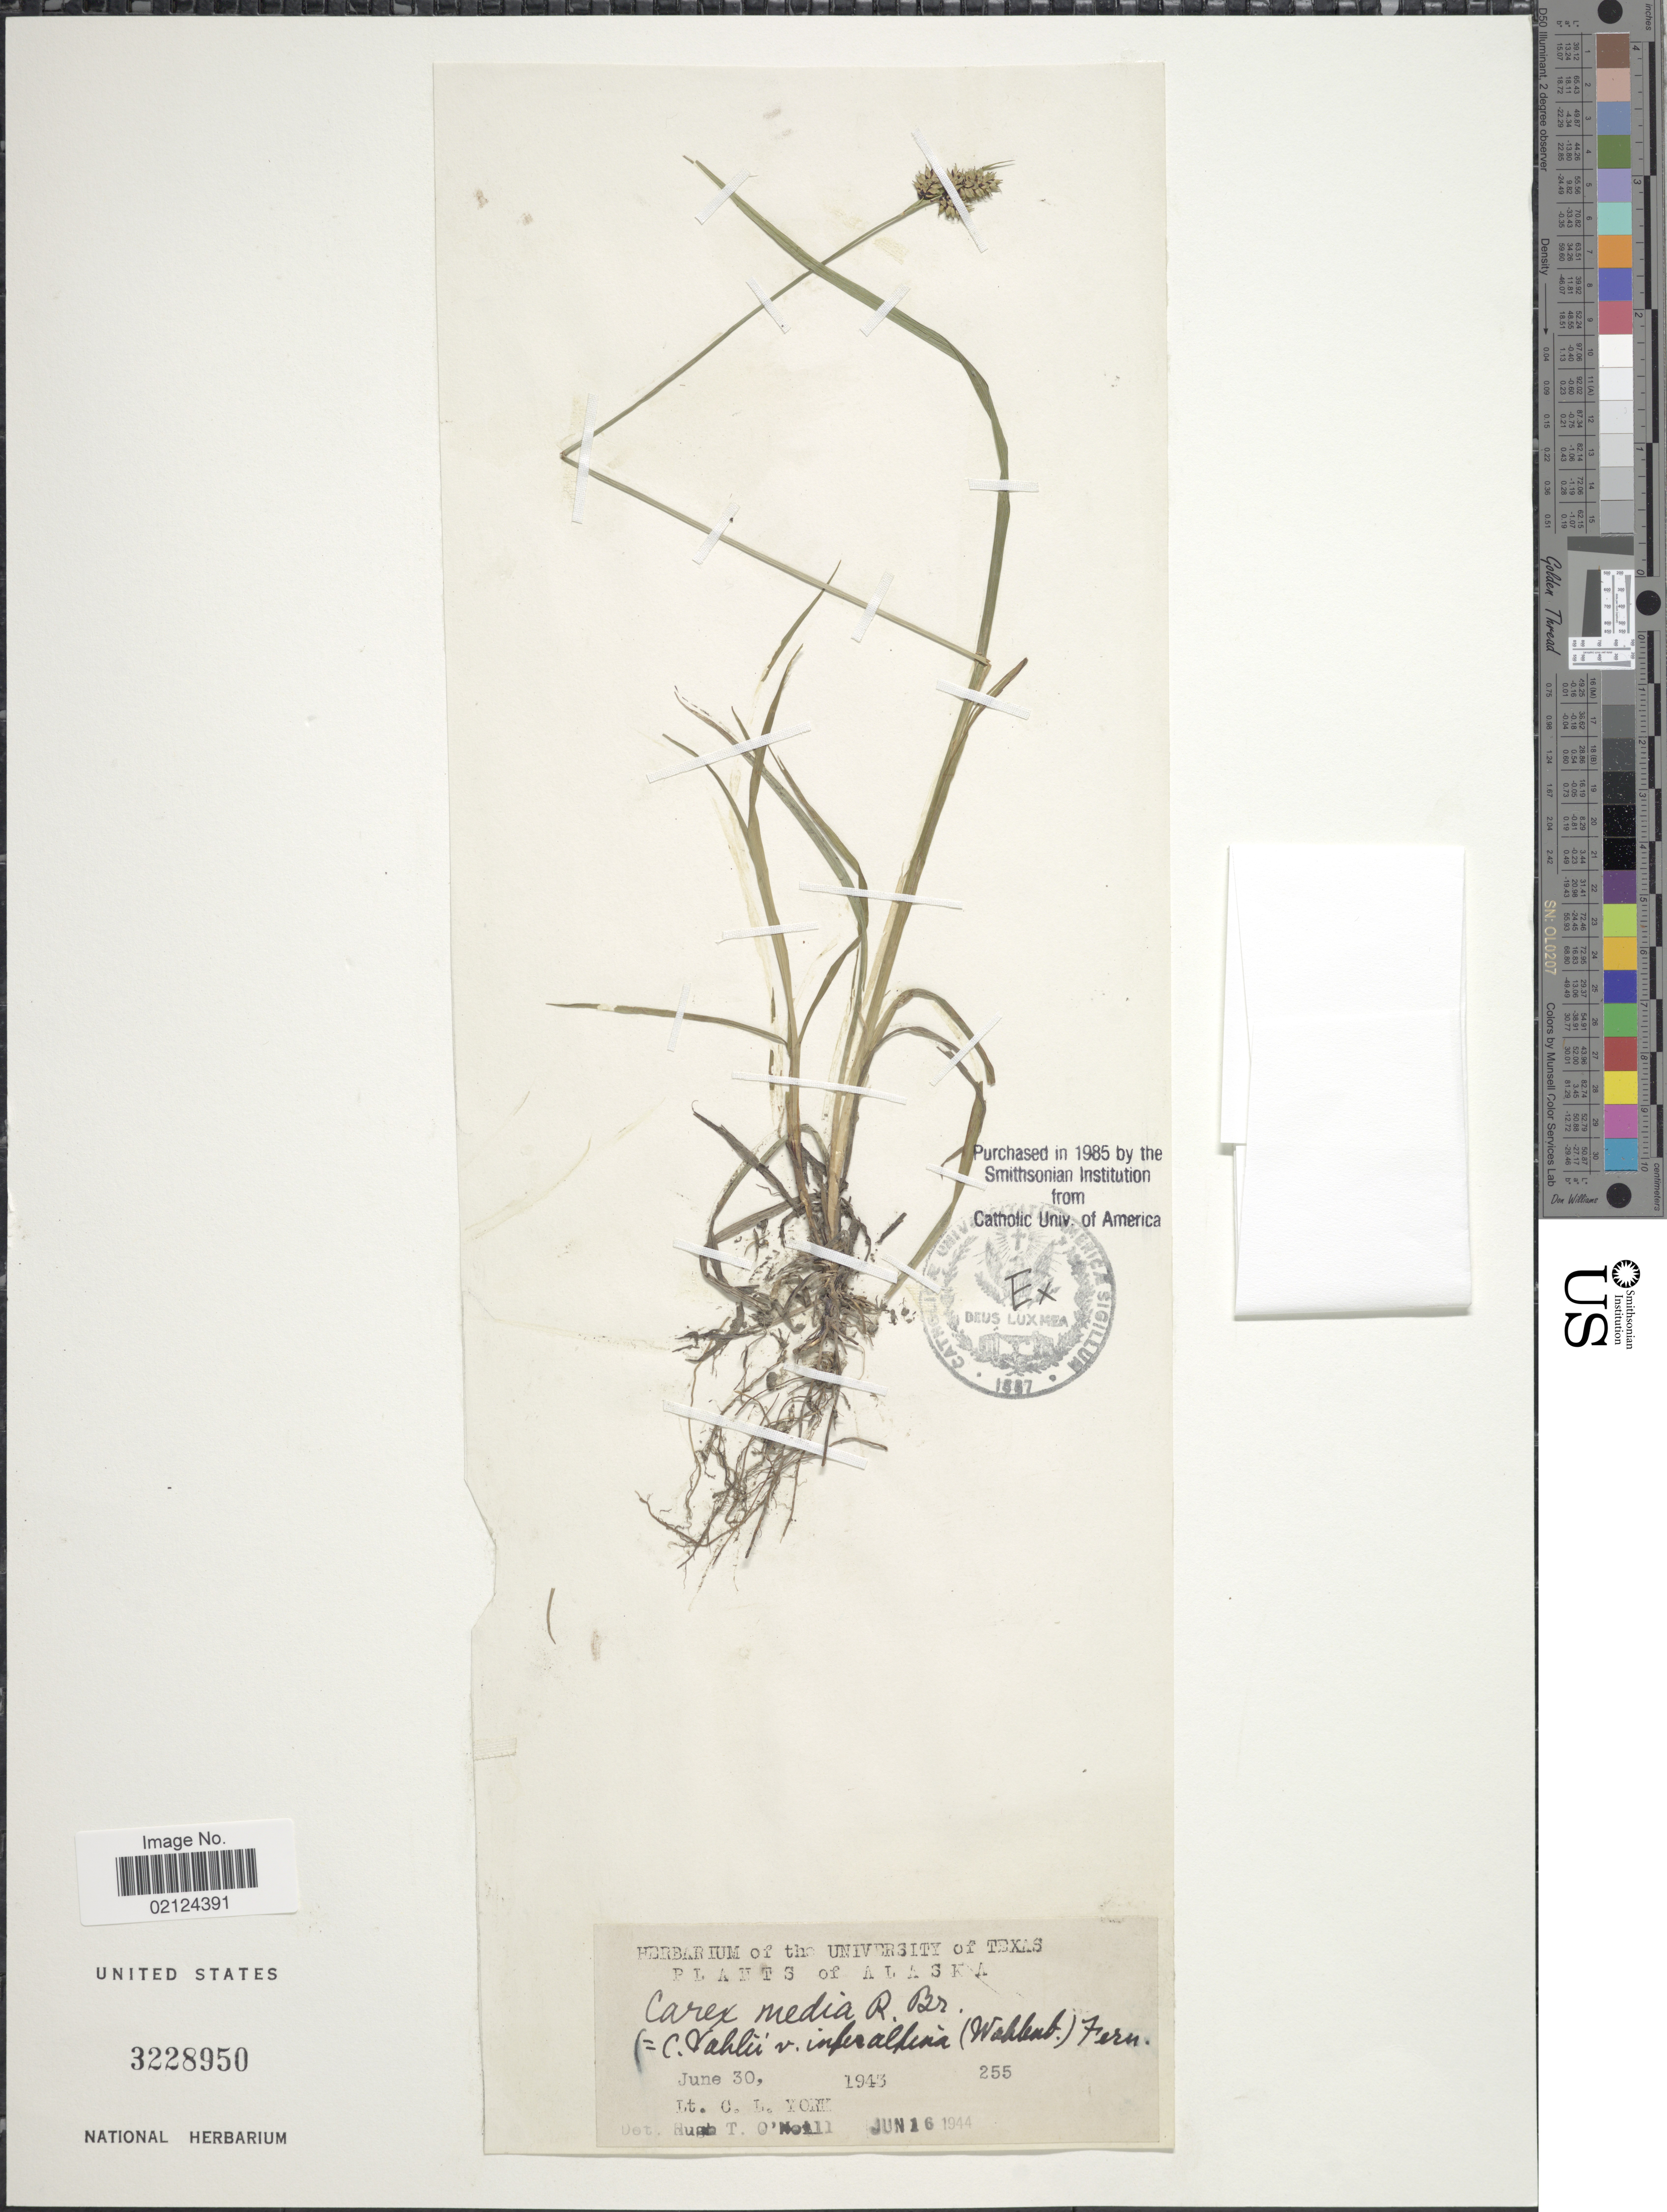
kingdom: Plantae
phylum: Tracheophyta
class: Liliopsida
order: Poales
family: Cyperaceae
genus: Carex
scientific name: Carex media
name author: R. Br.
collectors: C. L. York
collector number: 255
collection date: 1943-06-30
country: United States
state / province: Alaska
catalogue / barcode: US 3228950